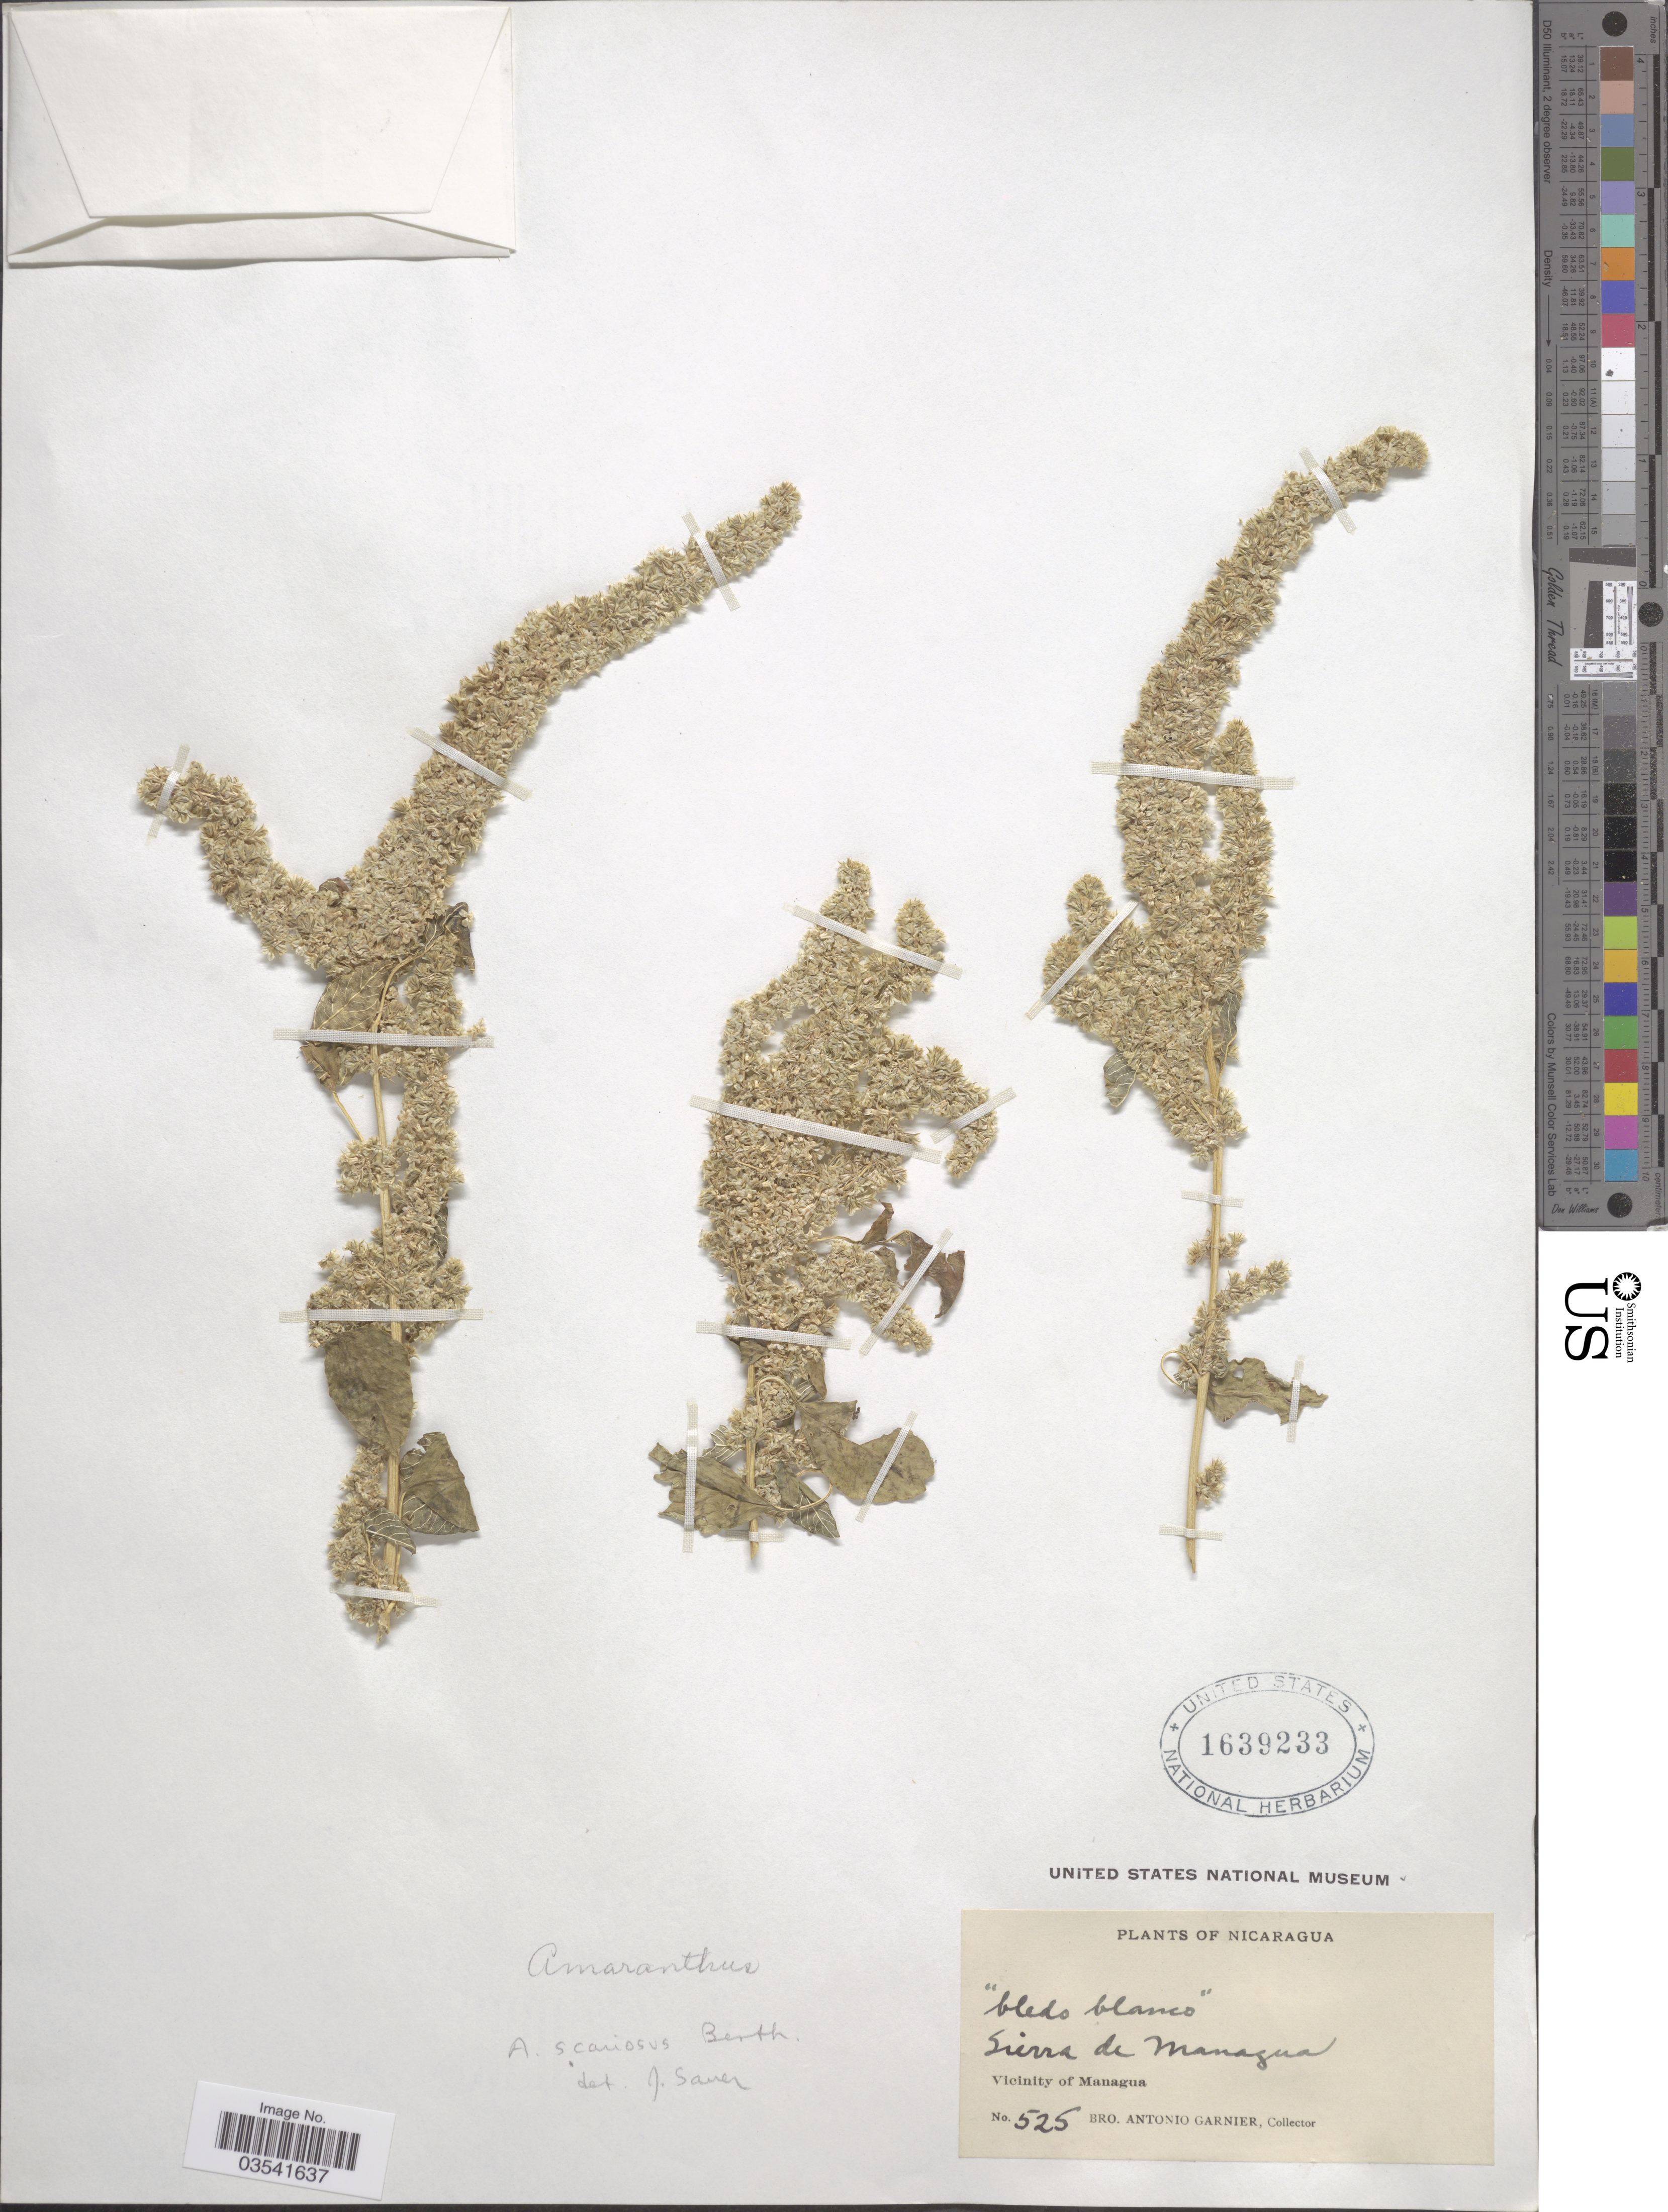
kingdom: Plantae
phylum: Tracheophyta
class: Magnoliopsida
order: Caryophyllales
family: Amaranthaceae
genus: Amaranthus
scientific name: Amaranthus scariosus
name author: Benth.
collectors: Bro. A. Garnier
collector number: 525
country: Nicaragua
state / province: Managua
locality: Sierra de Managua, Vicinity of Managua.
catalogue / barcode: US 1639233